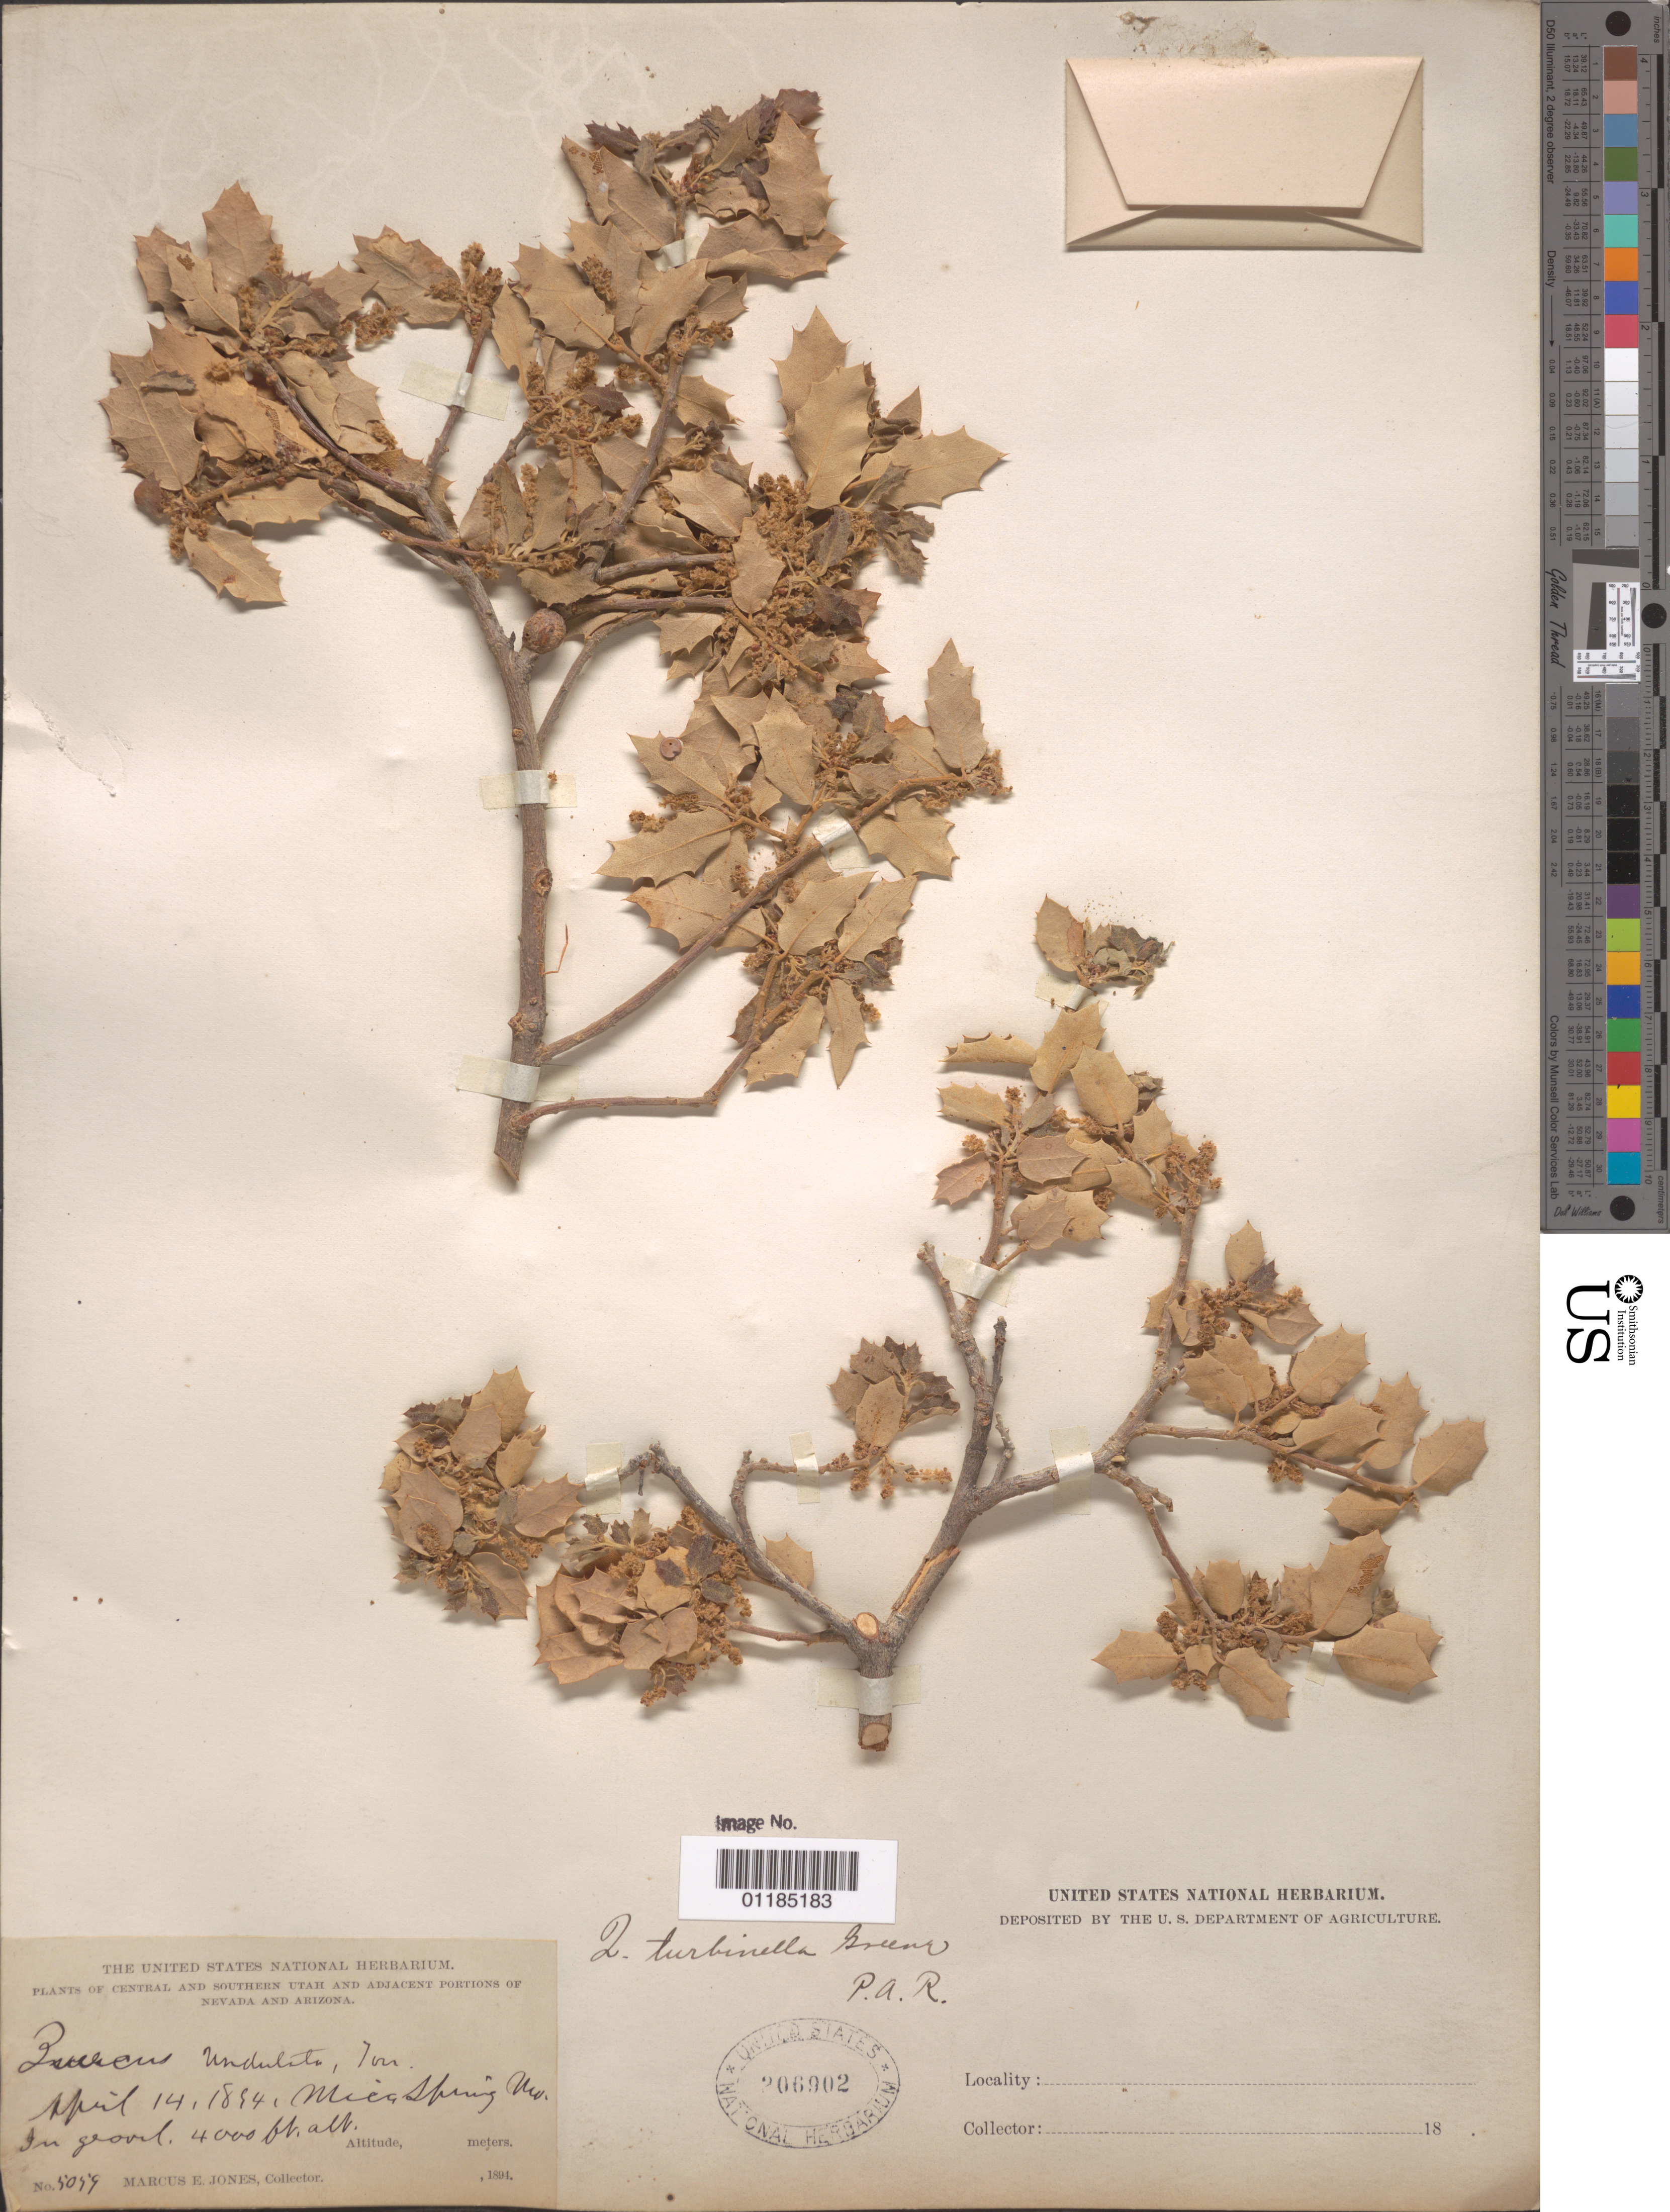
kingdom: Plantae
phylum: Tracheophyta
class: Magnoliopsida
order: Fagales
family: Fagaceae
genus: Quercus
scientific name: Quercus turbinella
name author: Greene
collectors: M. E. Jones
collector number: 5099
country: United States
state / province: Nevada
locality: Mica Spring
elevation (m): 1219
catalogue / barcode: US 206902